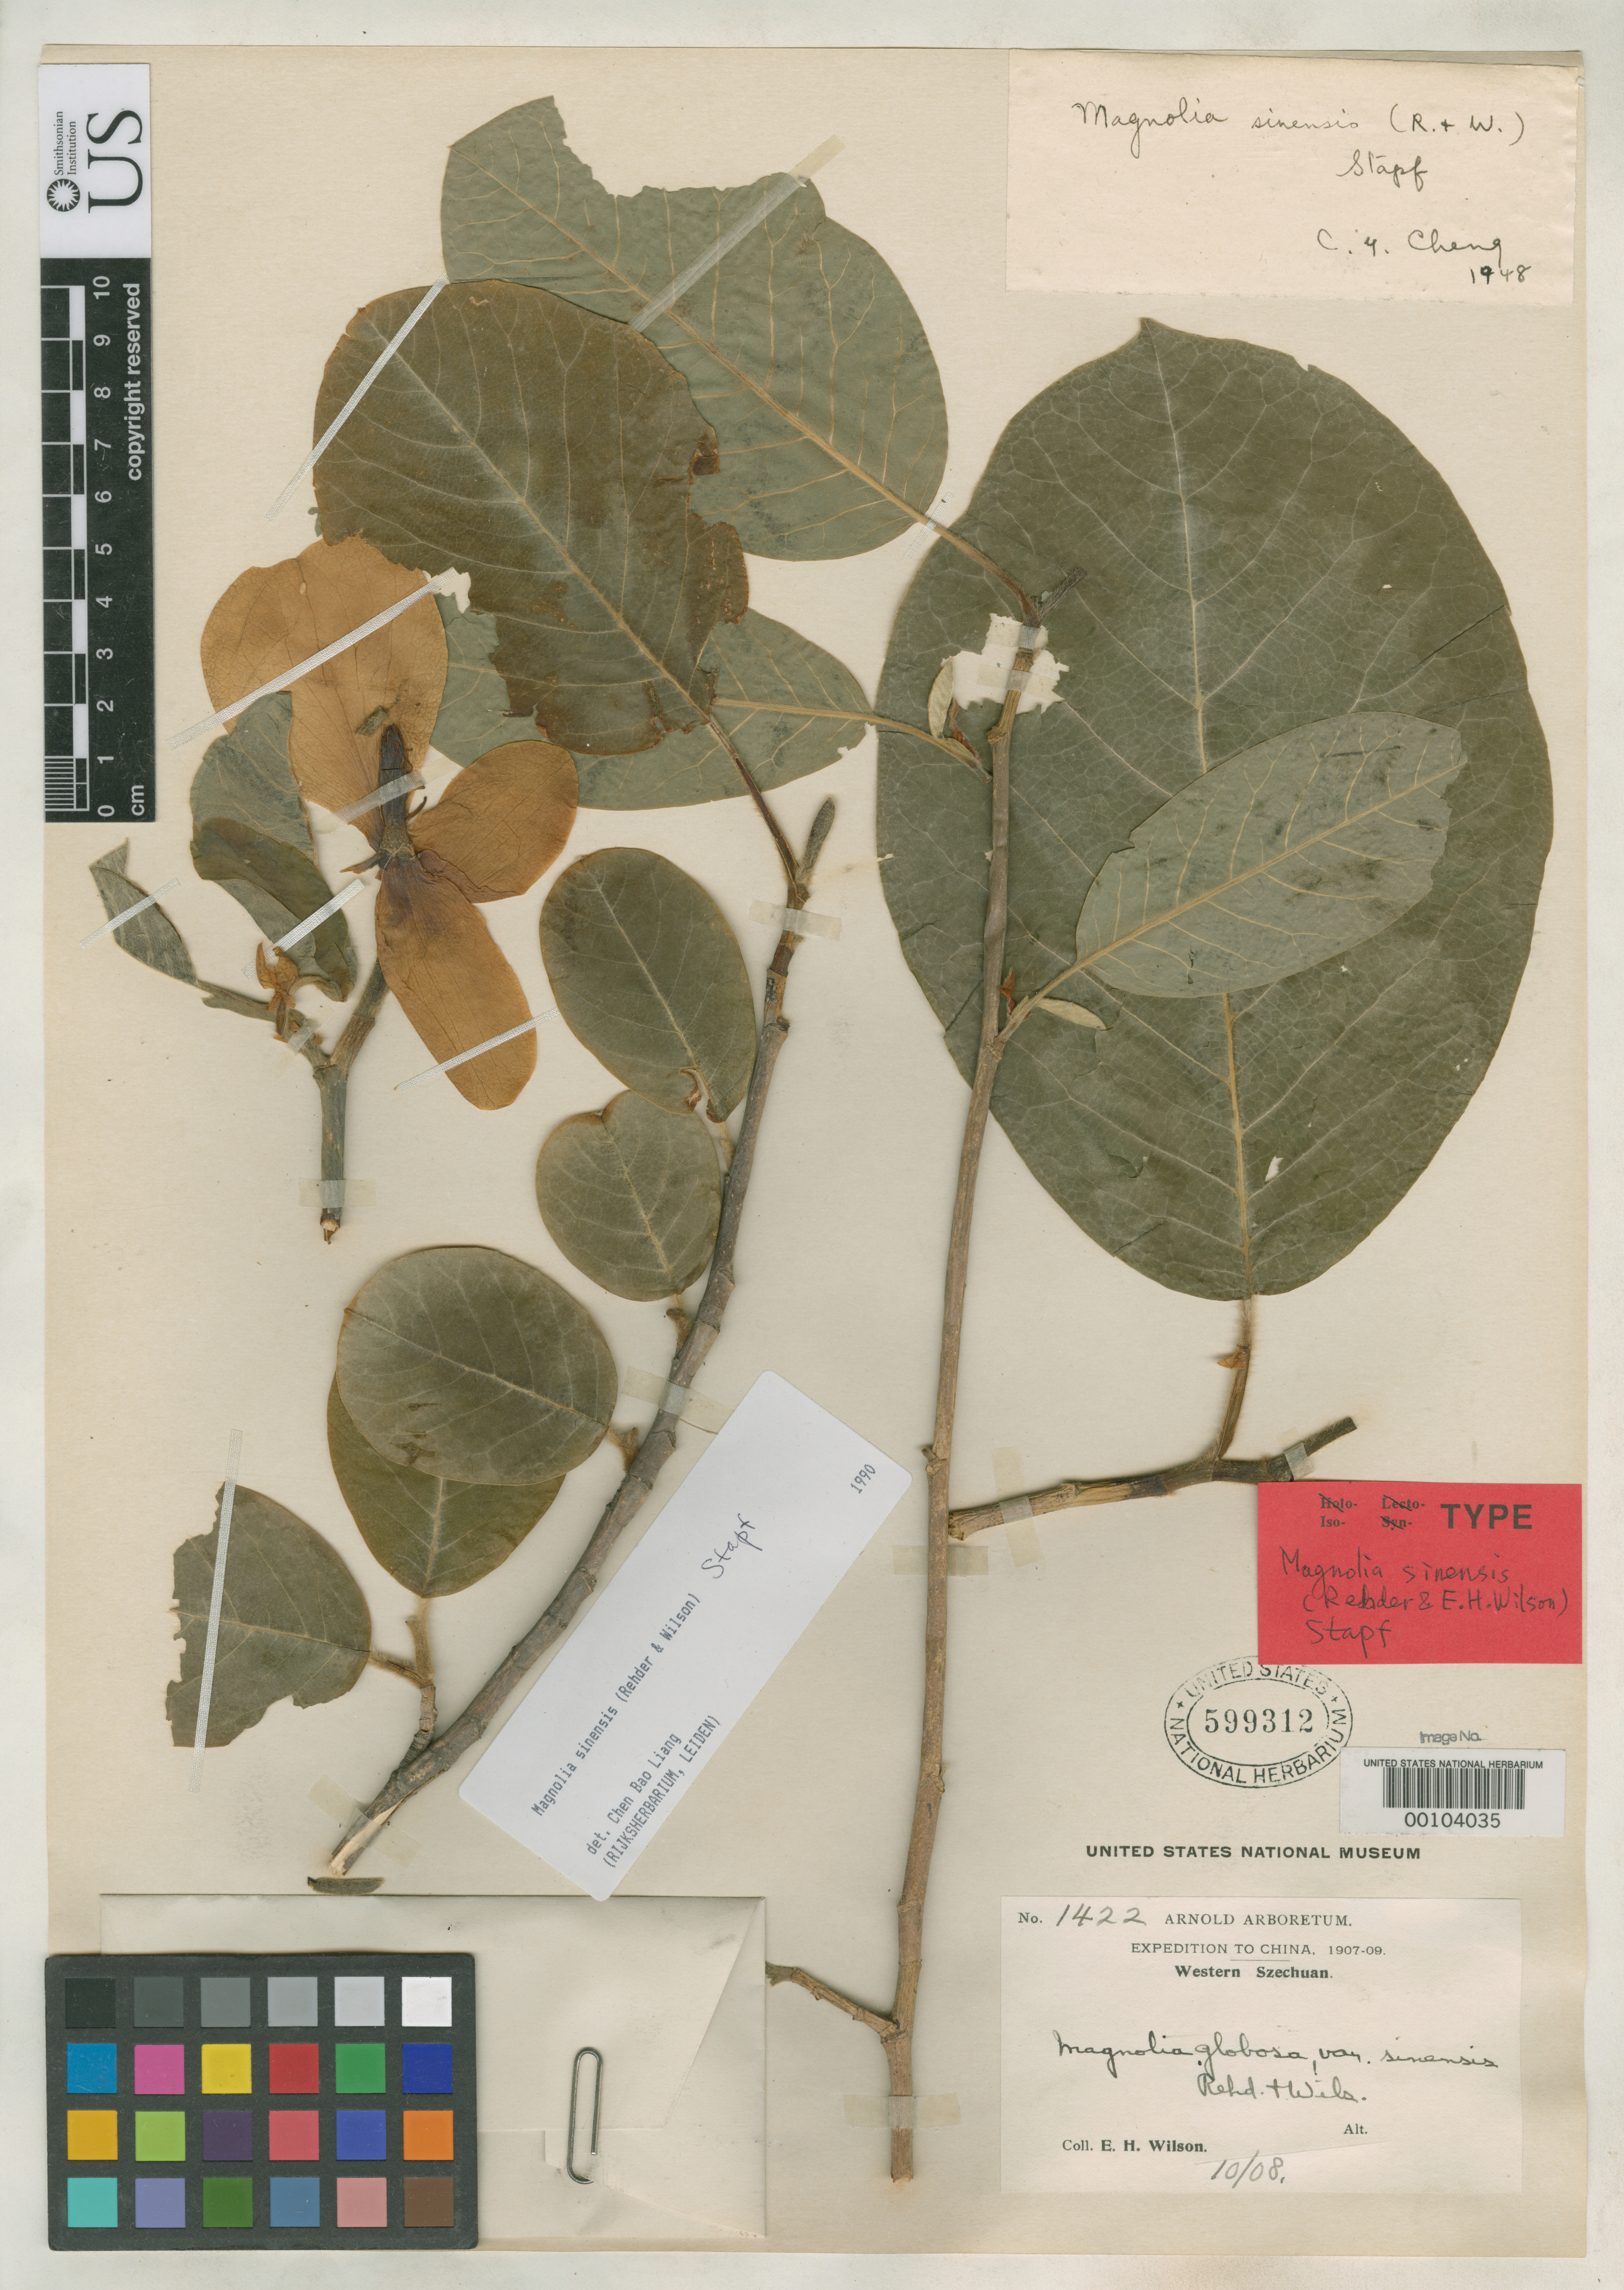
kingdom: Plantae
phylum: Tracheophyta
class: Magnoliopsida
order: Magnoliales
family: Magnoliaceae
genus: Magnolia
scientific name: Magnolia globosa var. sinensis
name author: Rehder & E.H. Wilson in Sarg.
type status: Isotype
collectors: E. H. Wilson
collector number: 1422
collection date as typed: Jun 1908 to -- Sep 1908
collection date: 1908-06/1908-09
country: China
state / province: Sichuan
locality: Near Wen-Chuan Hsien.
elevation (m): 2000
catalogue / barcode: US 599312